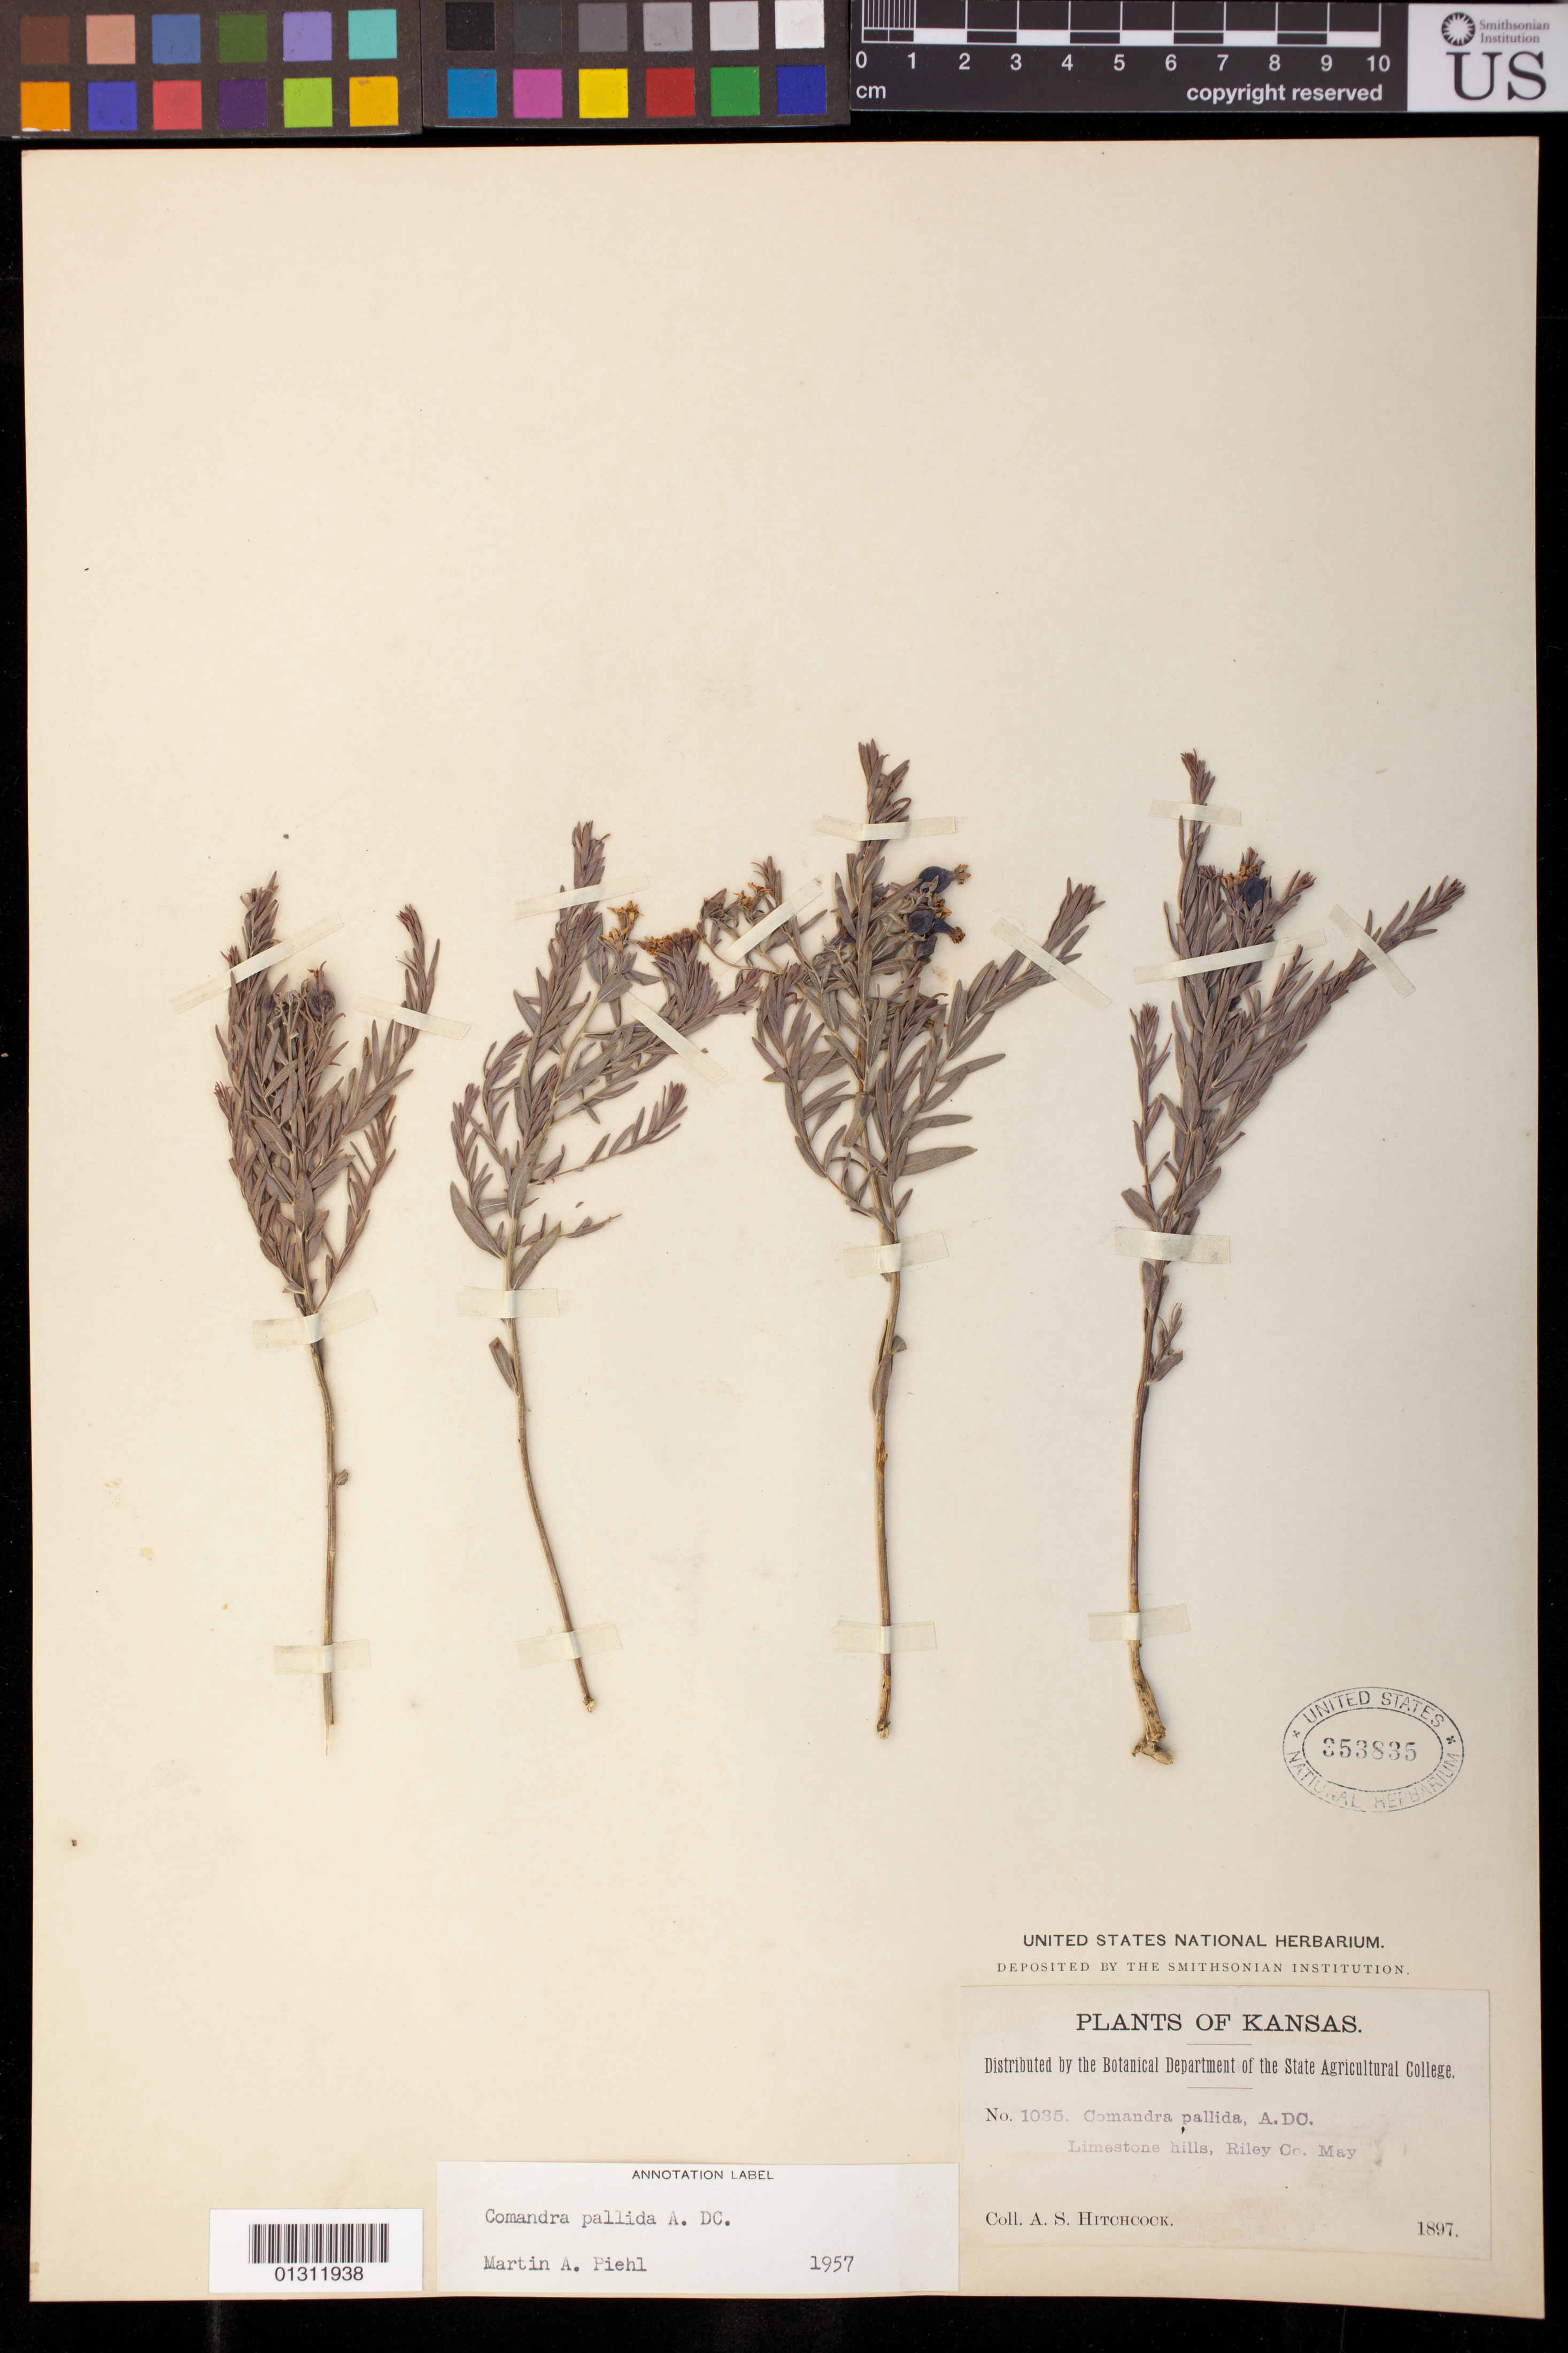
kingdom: Plantae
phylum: Tracheophyta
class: Magnoliopsida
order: Santalales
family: Comandraceae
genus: Comandra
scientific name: Comandra pallida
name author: A. DC.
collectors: A. S. Hitchcock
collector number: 1035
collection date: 1897-05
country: United States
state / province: Kansas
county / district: Riley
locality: Limestone hills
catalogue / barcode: US 353835